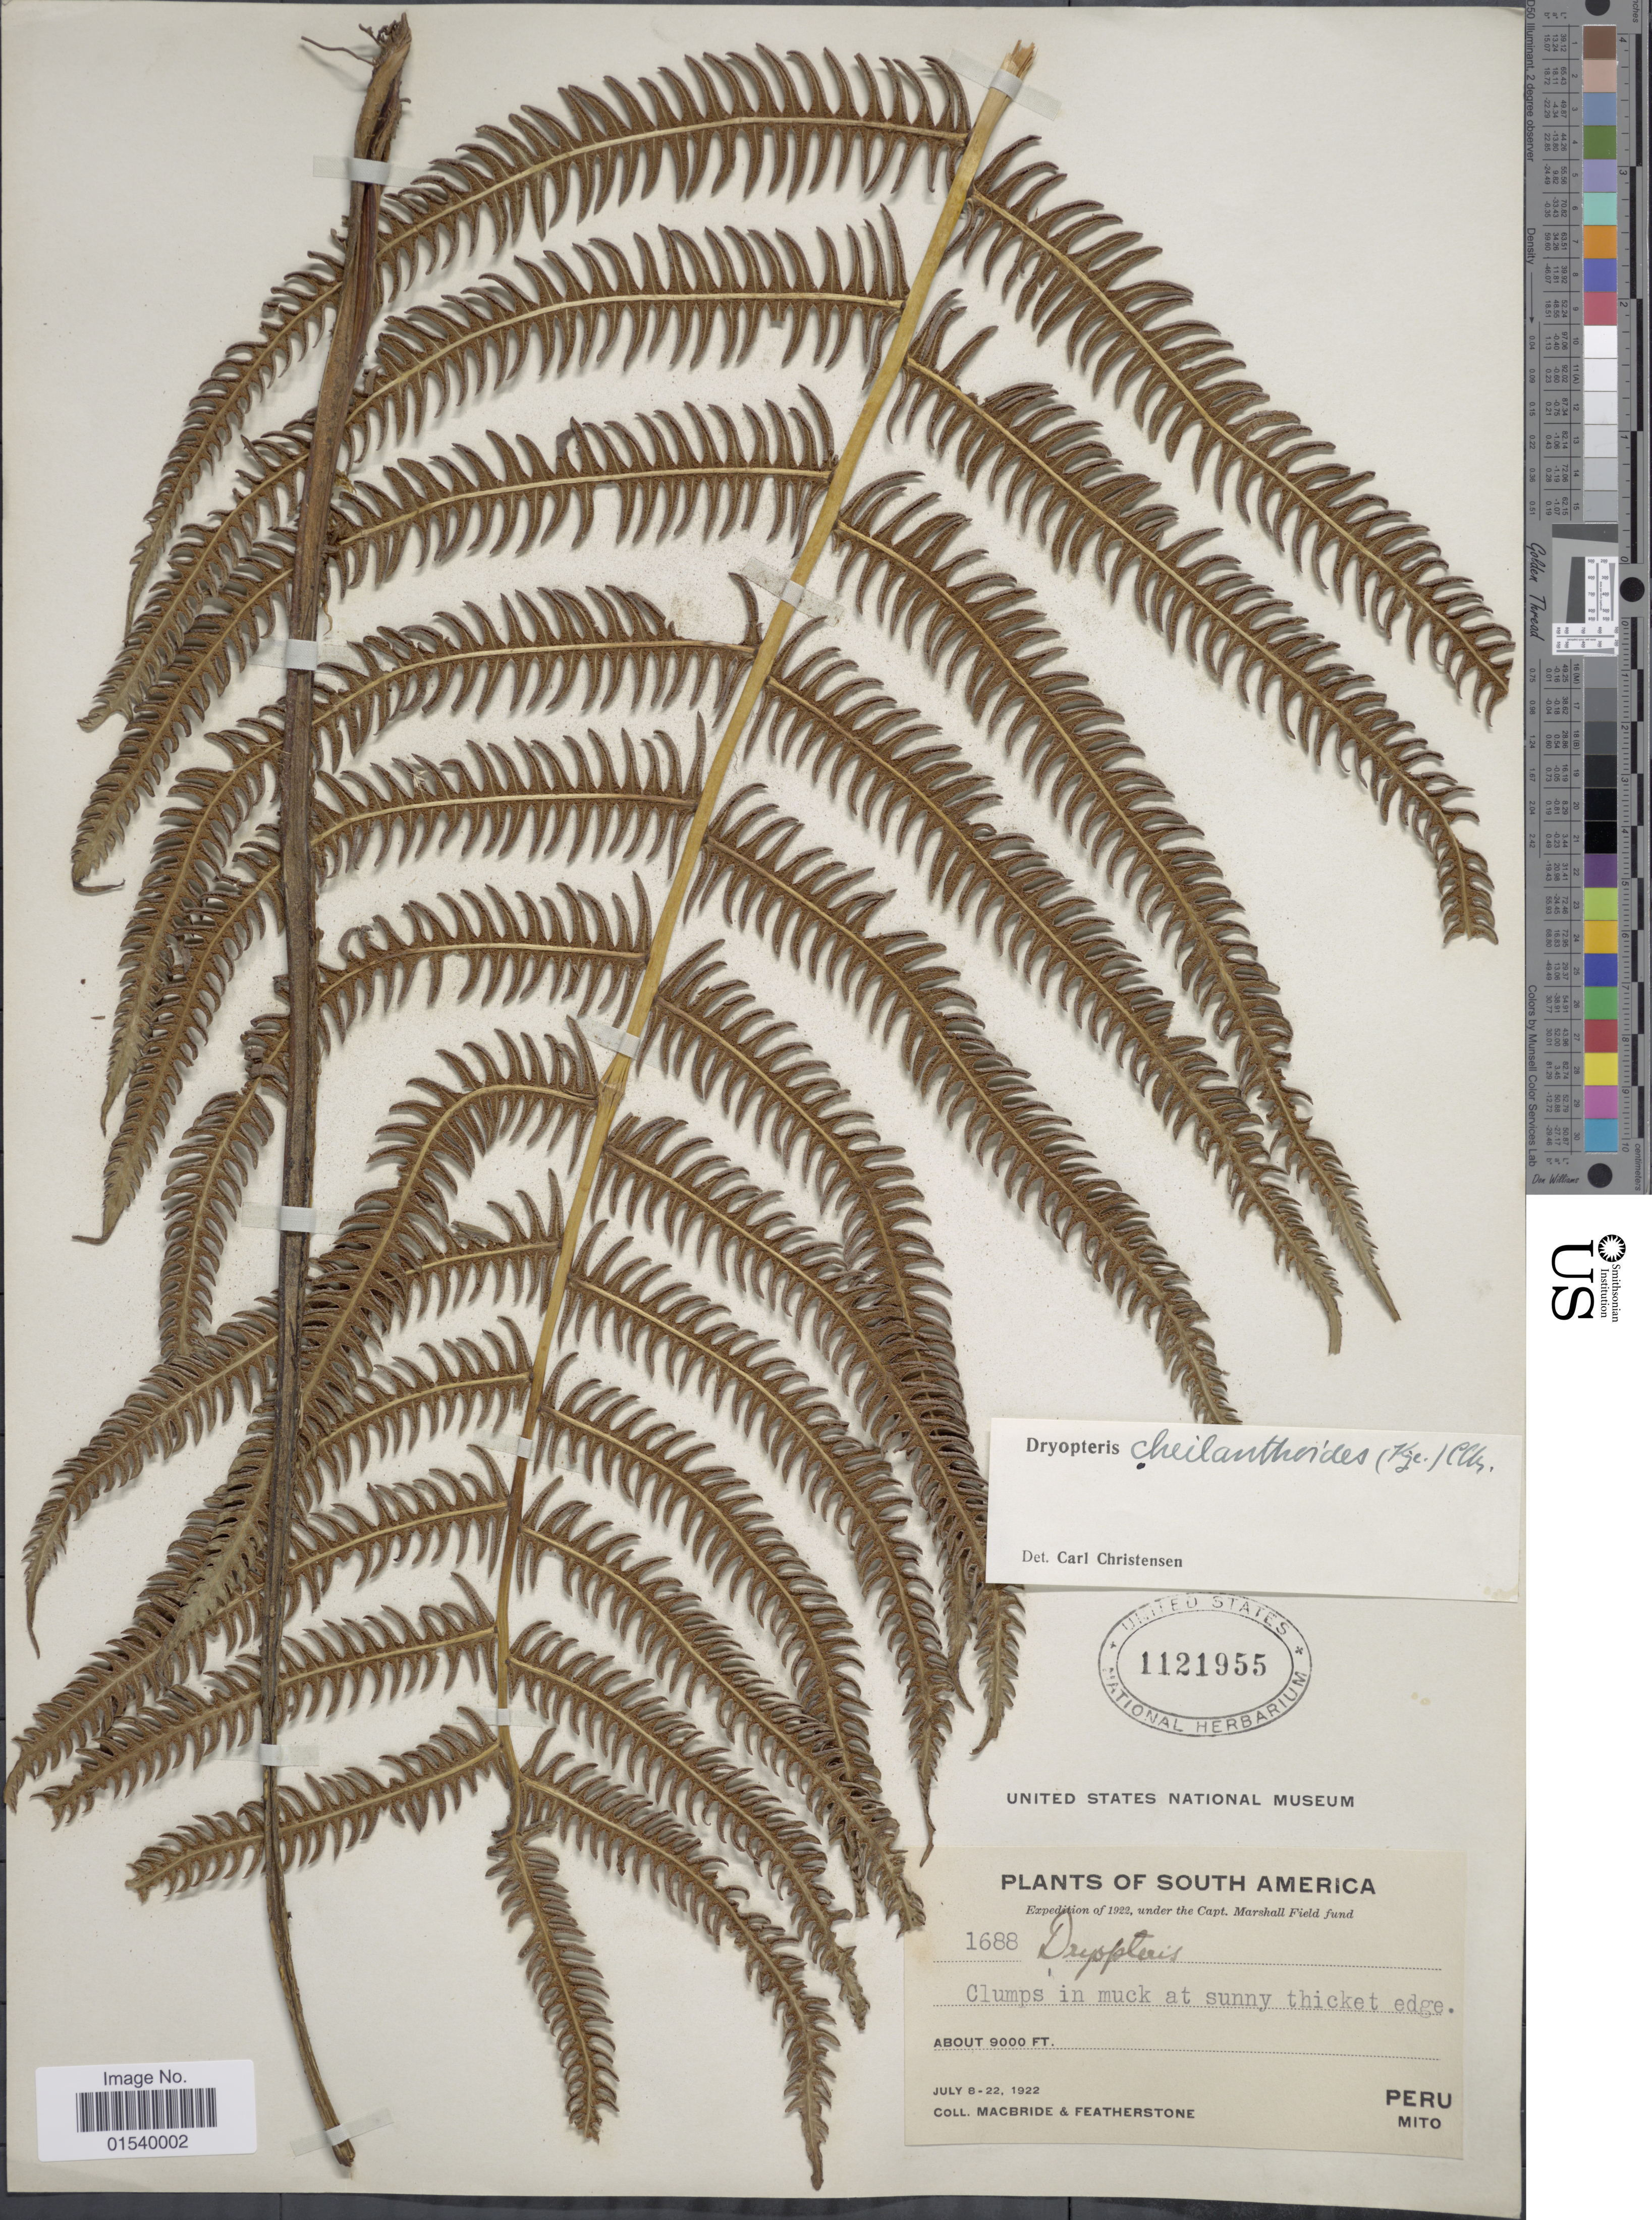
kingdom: Plantae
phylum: Tracheophyta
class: Polypodiopsida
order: Polypodiales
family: Thelypteridaceae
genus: Amauropelta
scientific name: Amauropelta cheilanthoides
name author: (Kunze) Á. Löve & D. Löve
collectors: Macbride, -- & -. Featherstone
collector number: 1688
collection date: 1922-07-08/1922-07-22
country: Peru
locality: Clumps in muck at sunny thicket edge, Mito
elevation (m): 2743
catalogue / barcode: US 1121955